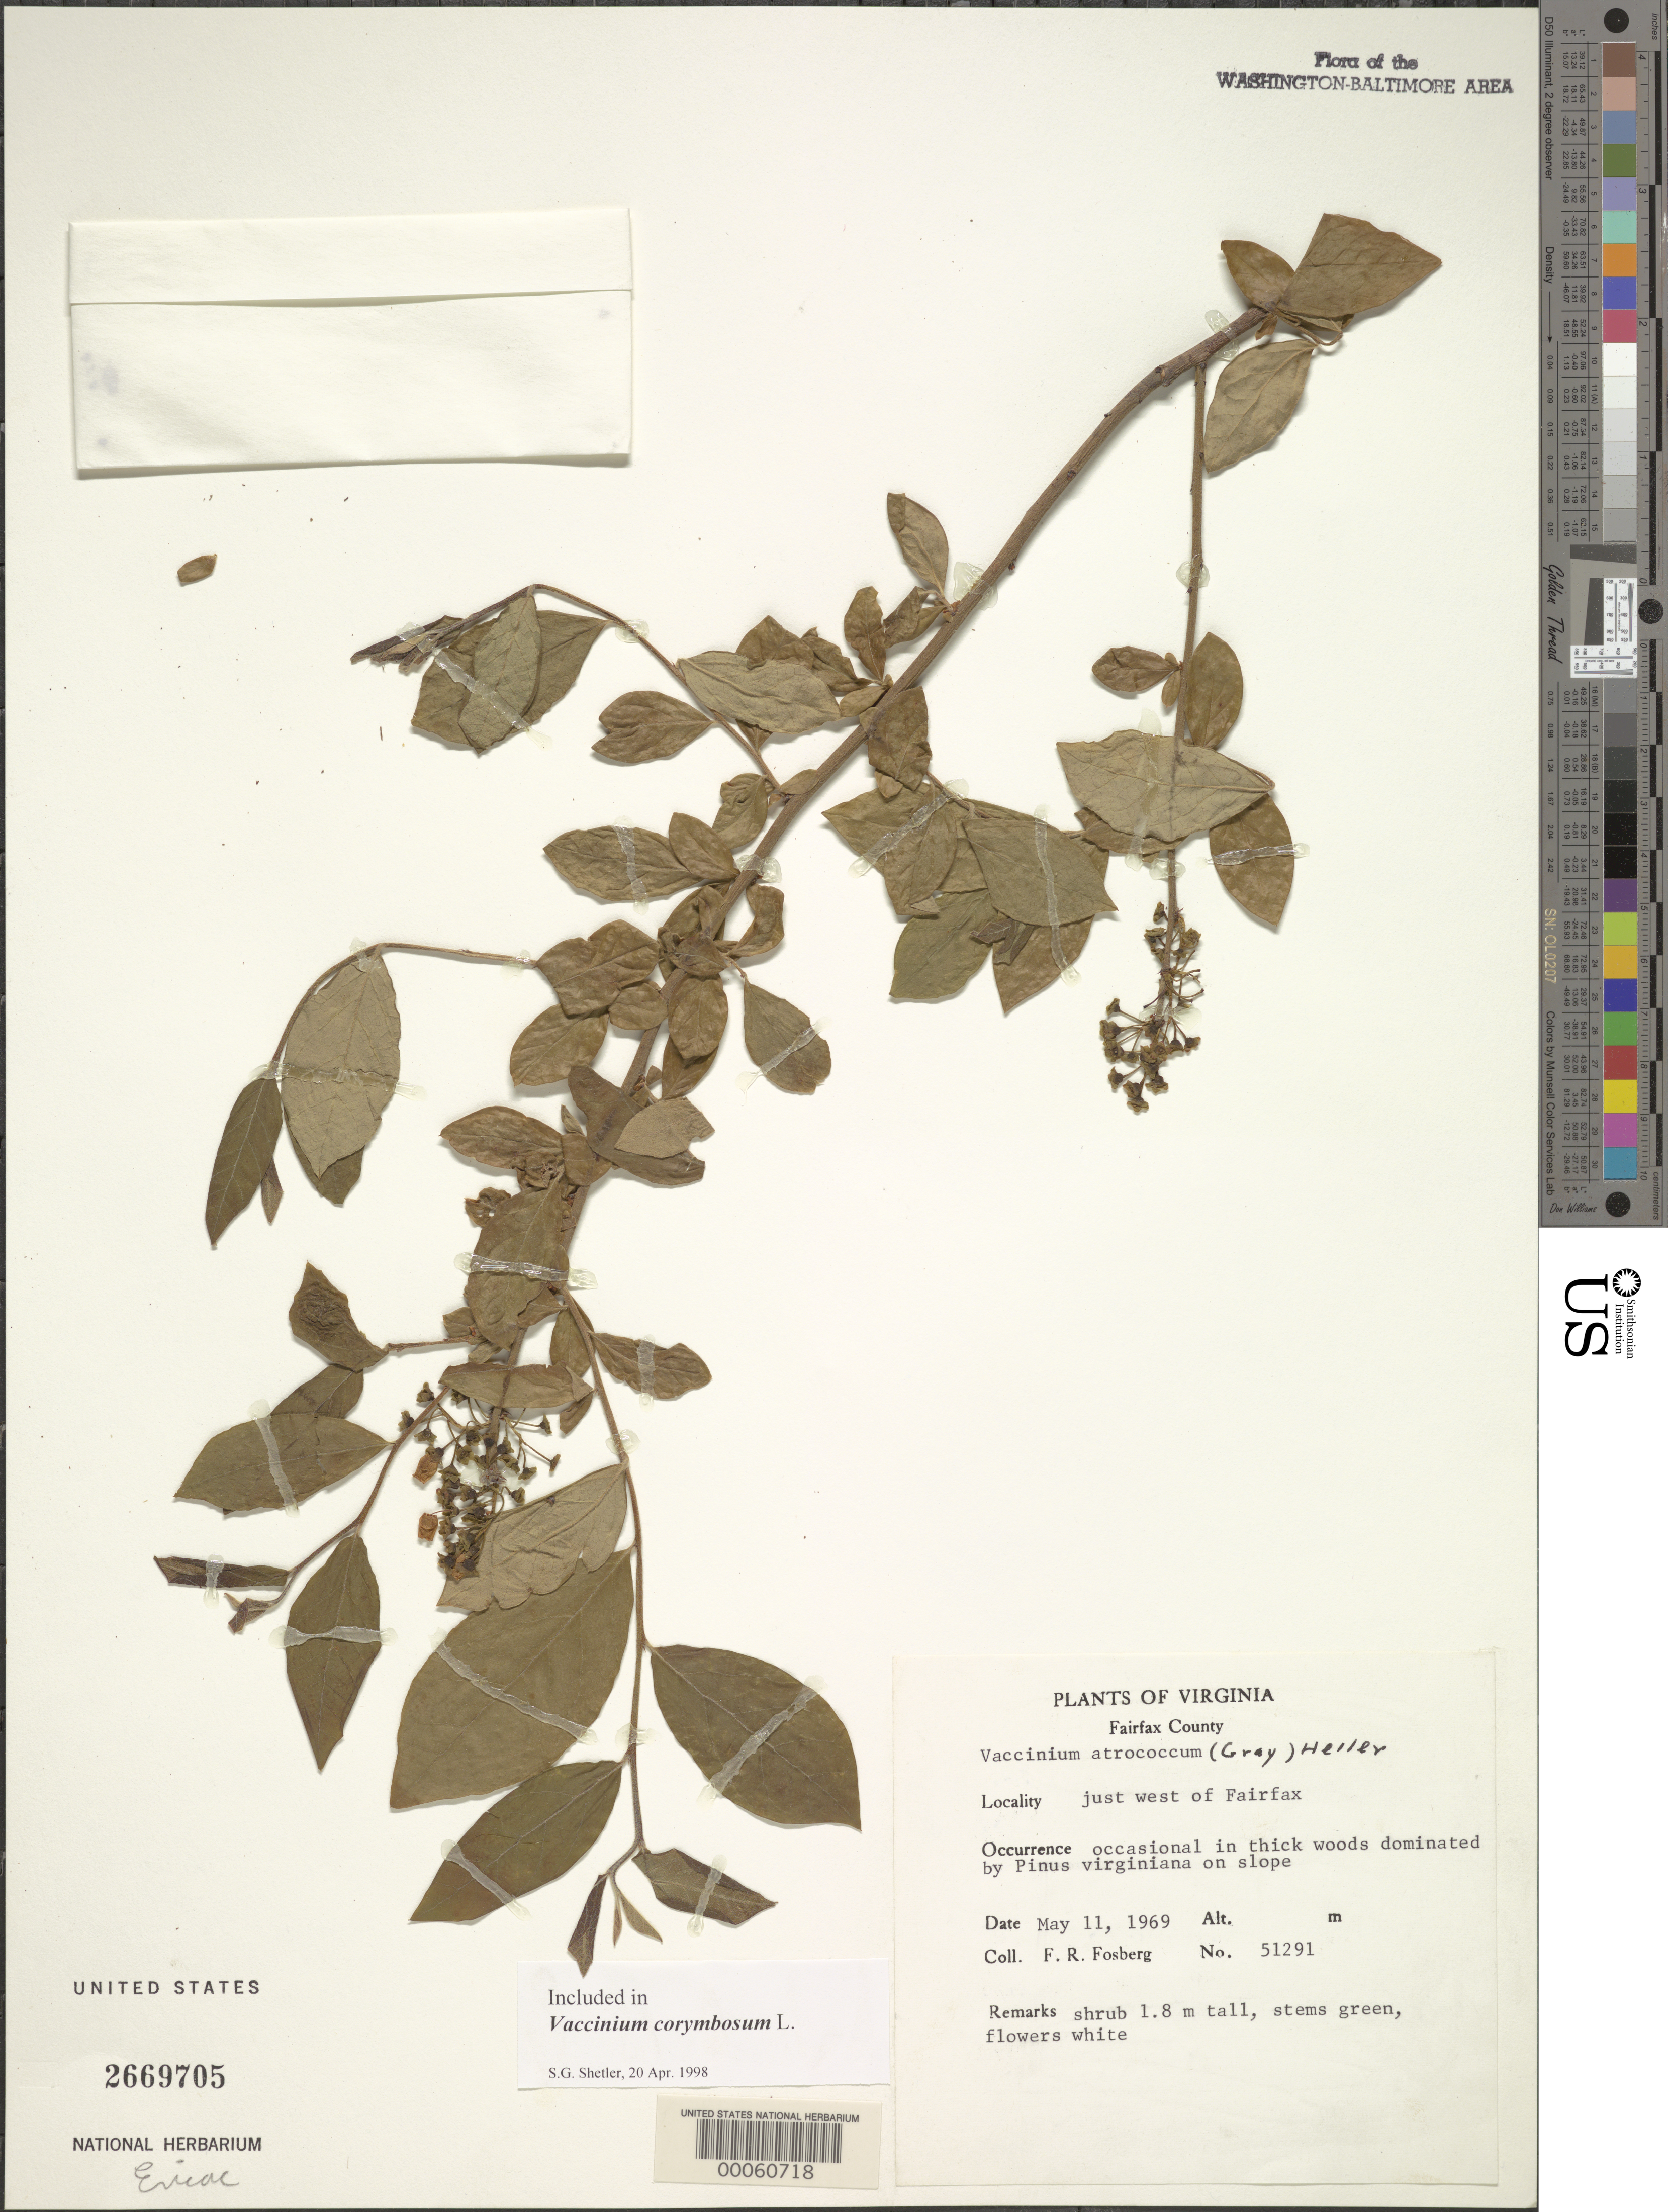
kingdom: Plantae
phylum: Tracheophyta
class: Magnoliopsida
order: Ericales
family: Ericaceae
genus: Vaccinium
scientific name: Vaccinium corymbosum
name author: L.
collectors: F. R. Fosberg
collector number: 51291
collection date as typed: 11 May 1969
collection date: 1969-05-11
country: United States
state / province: Virginia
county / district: Fairfax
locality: W of Fairfax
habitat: Thick woods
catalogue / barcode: US 2669705